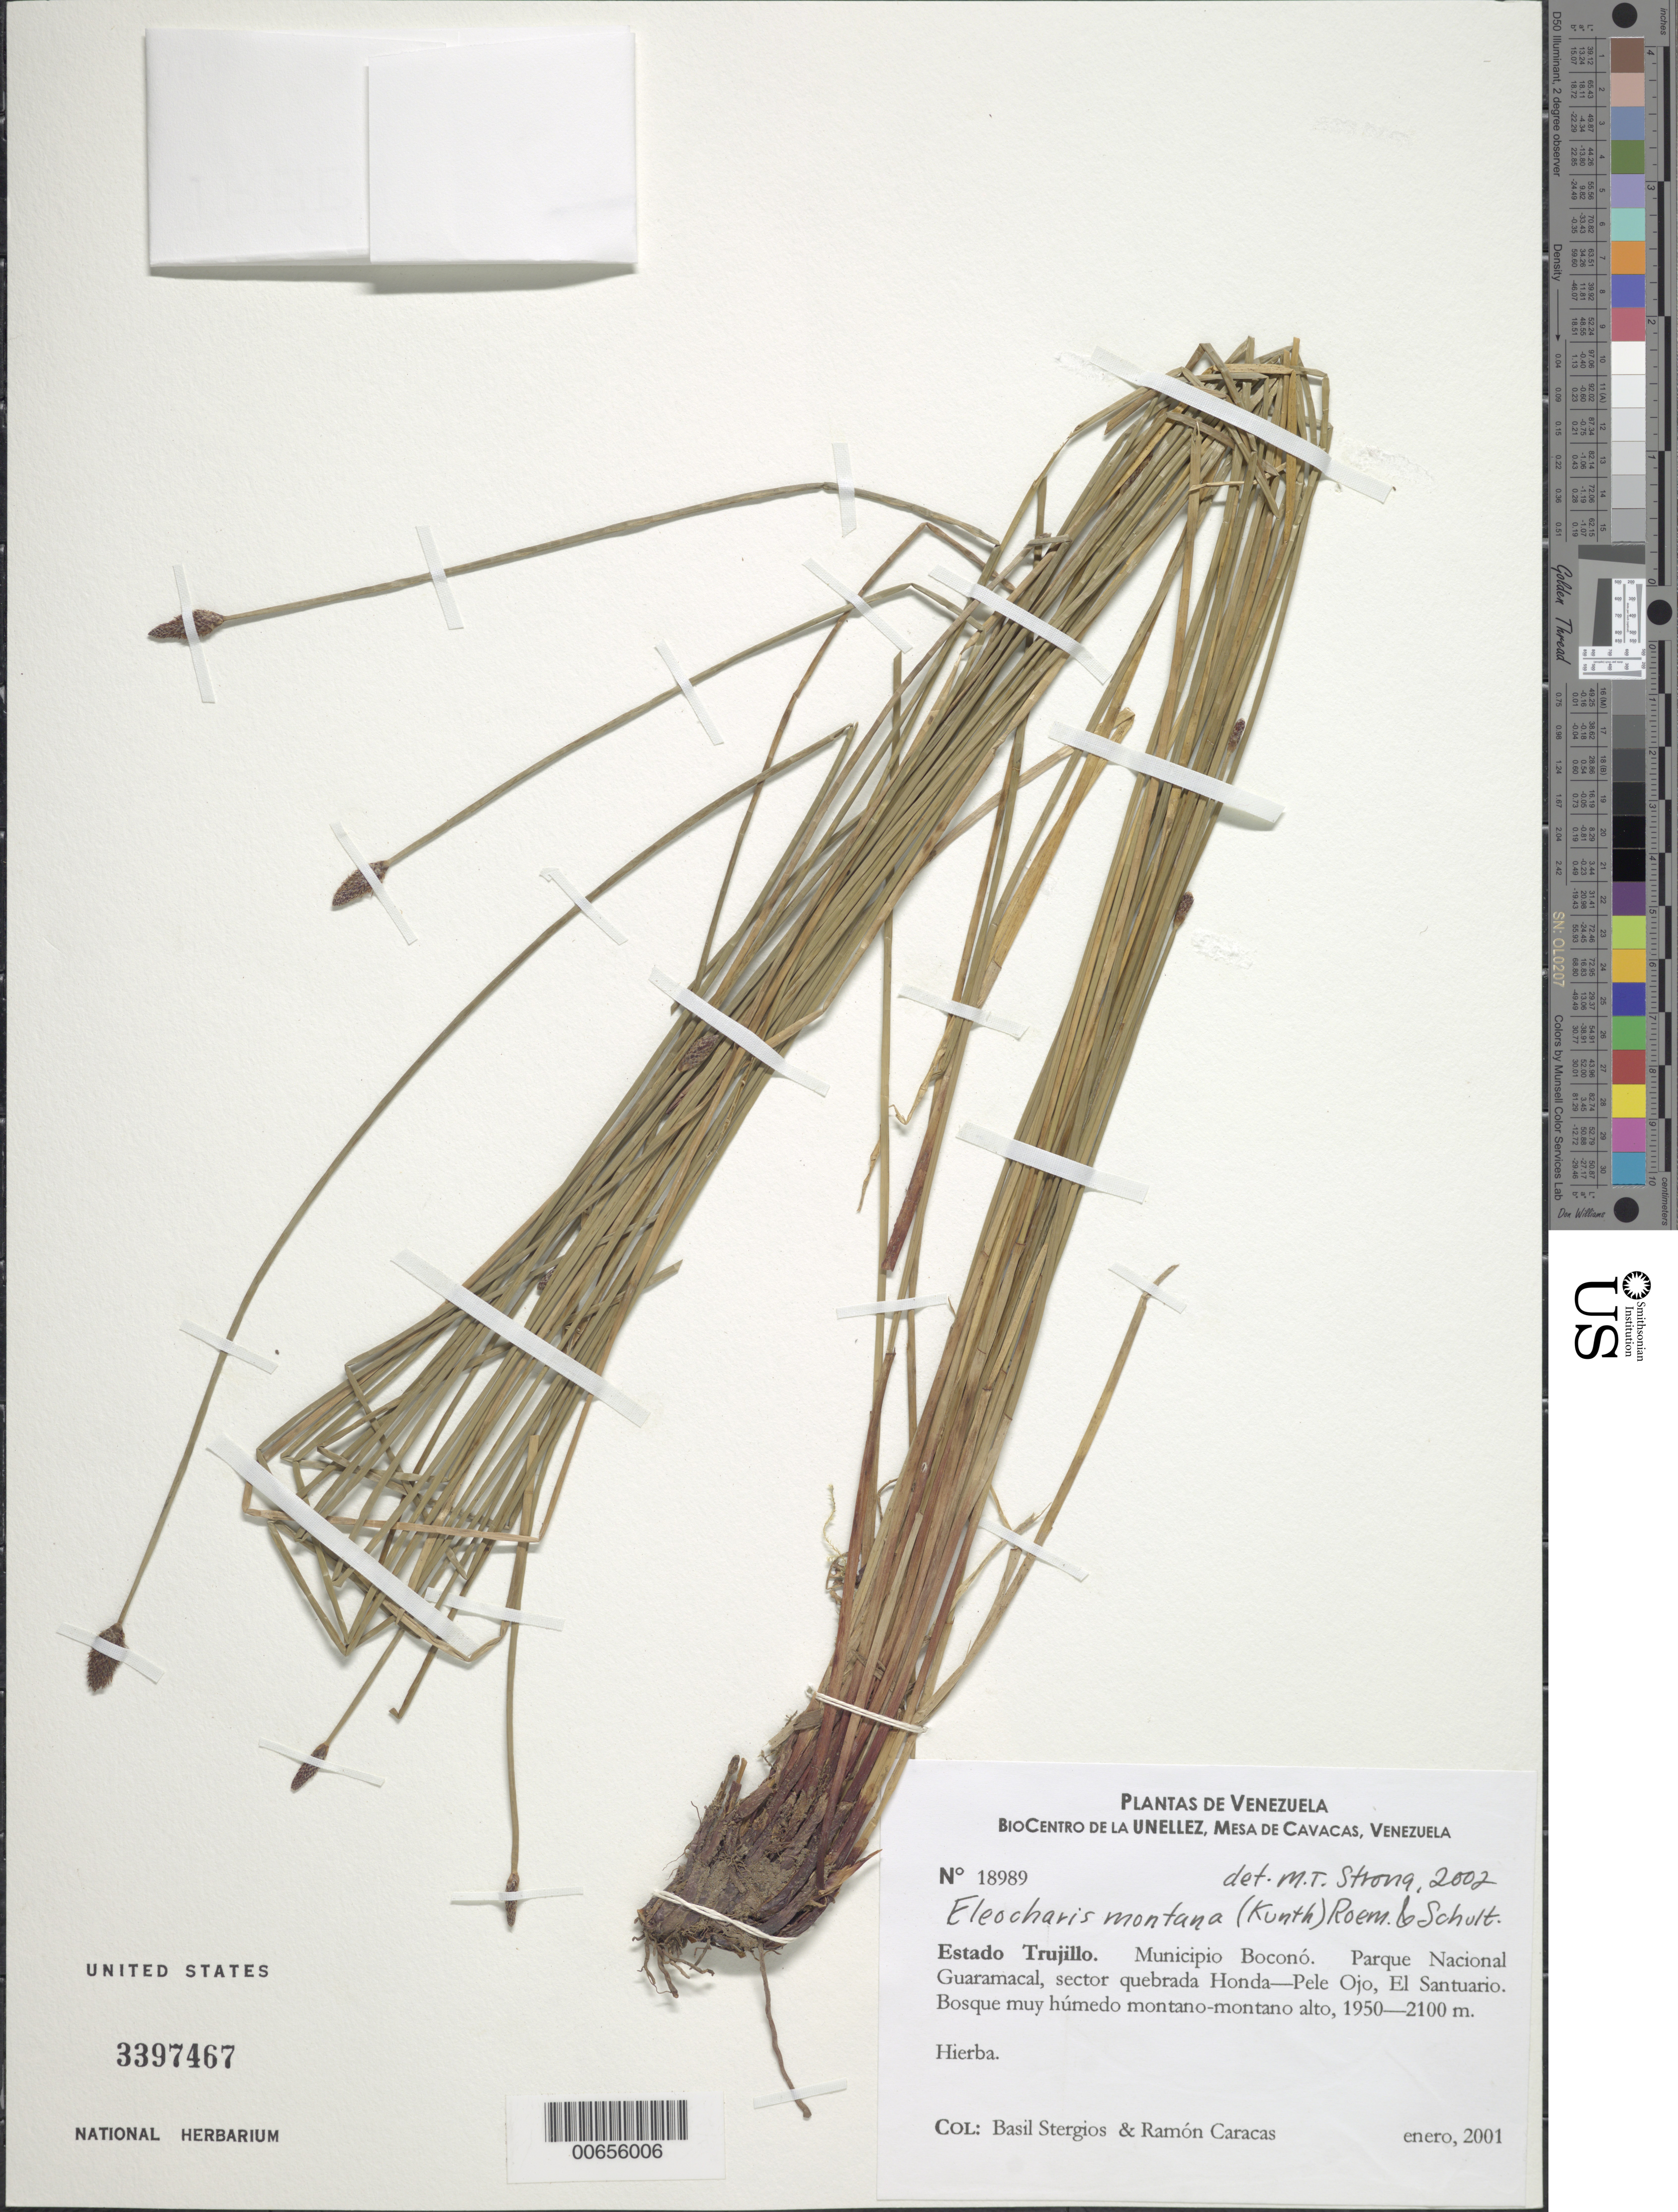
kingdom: Plantae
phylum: Tracheophyta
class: Liliopsida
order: Poales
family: Cyperaceae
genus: Eleocharis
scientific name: Eleocharis montana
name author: (Kunth) Roem. & Schult.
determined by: Strong, Mark T., (BOT), Smithsonian Institution - National Museum of Natural History (UNITED STATES)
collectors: B. G. Stergios & R. Caracas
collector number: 18989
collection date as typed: Jan 2001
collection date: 2001-01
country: Venezuela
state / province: Trujillo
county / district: Boconó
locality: Parque Nacional Guaramacal, sector quebrada Honda-Pele Ojo, El Santuario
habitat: Bosque muy húmedo montano-montano alto.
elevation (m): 1950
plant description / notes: MICH, PORT, US, VEN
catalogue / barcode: US 3397467